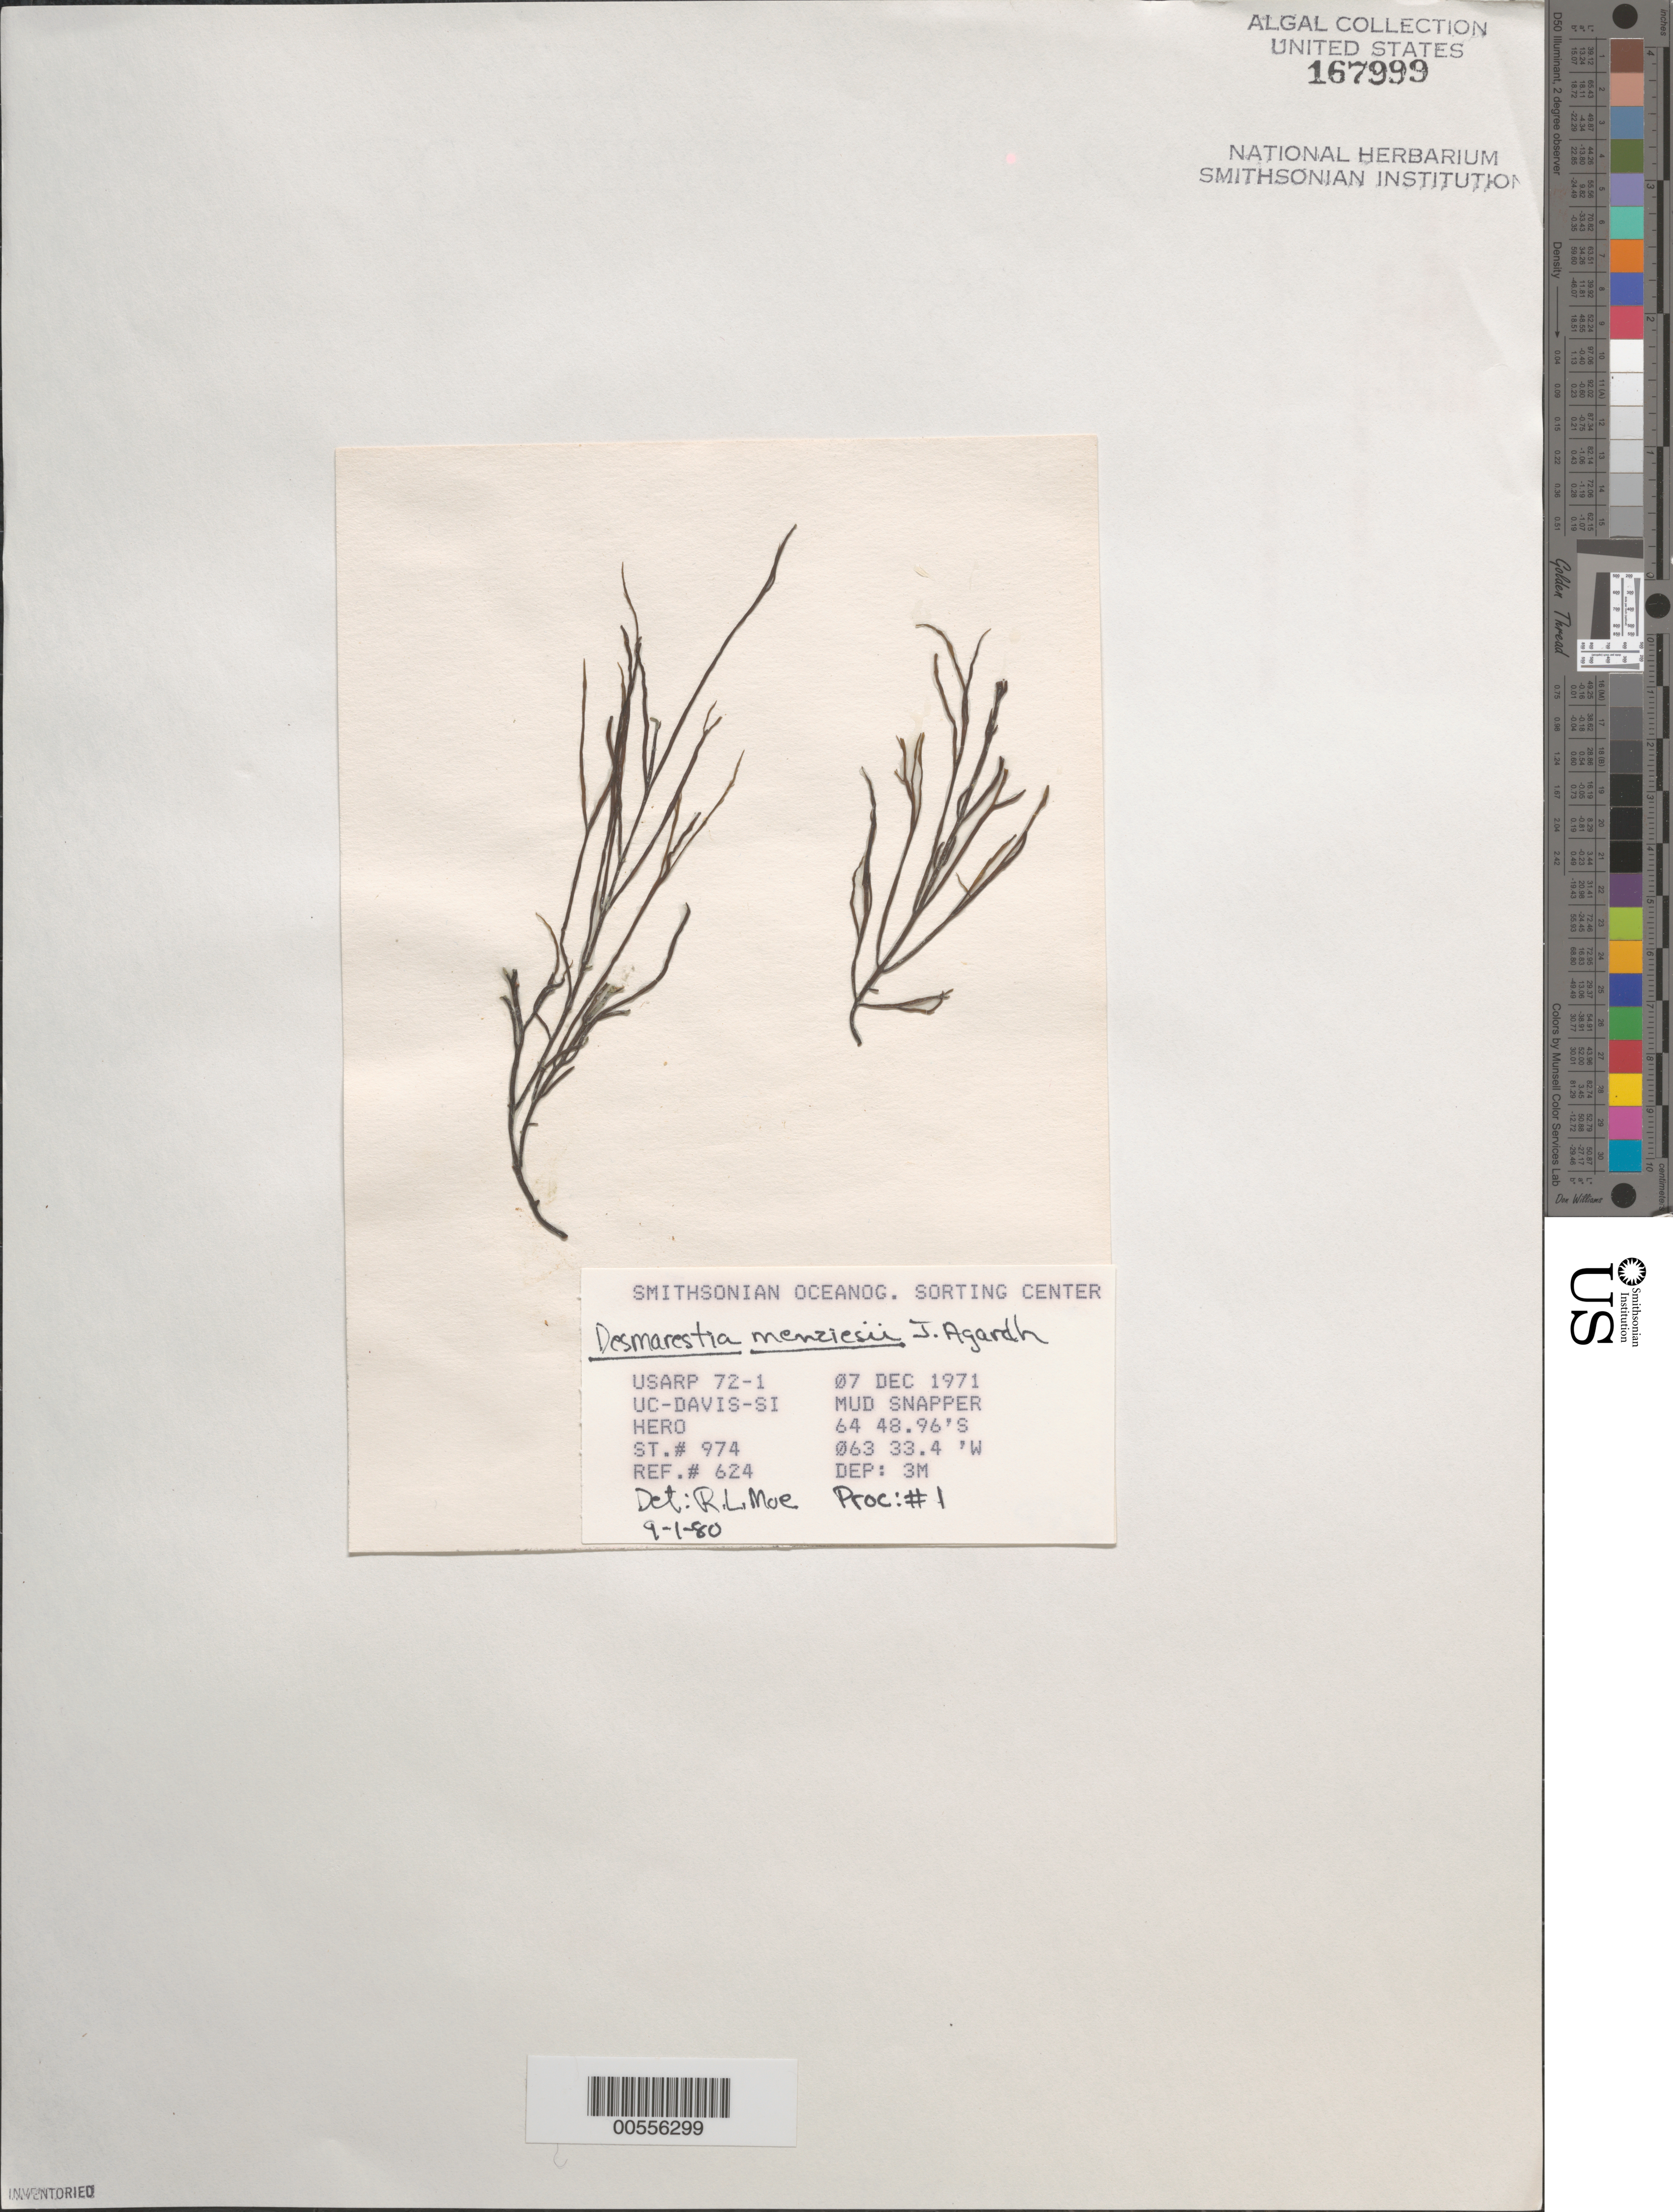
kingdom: Chromista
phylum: Ochrophyta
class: Phaeophyceae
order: Desmarestiales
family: Desmarestiaceae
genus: Desmarestia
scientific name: Desmarestia menziesii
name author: J. Agardh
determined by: Moe, R. L.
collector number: Station 974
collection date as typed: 07 Dec 1971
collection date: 1971-12-07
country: Antarctica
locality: Antarctic Peninsula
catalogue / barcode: US 167999